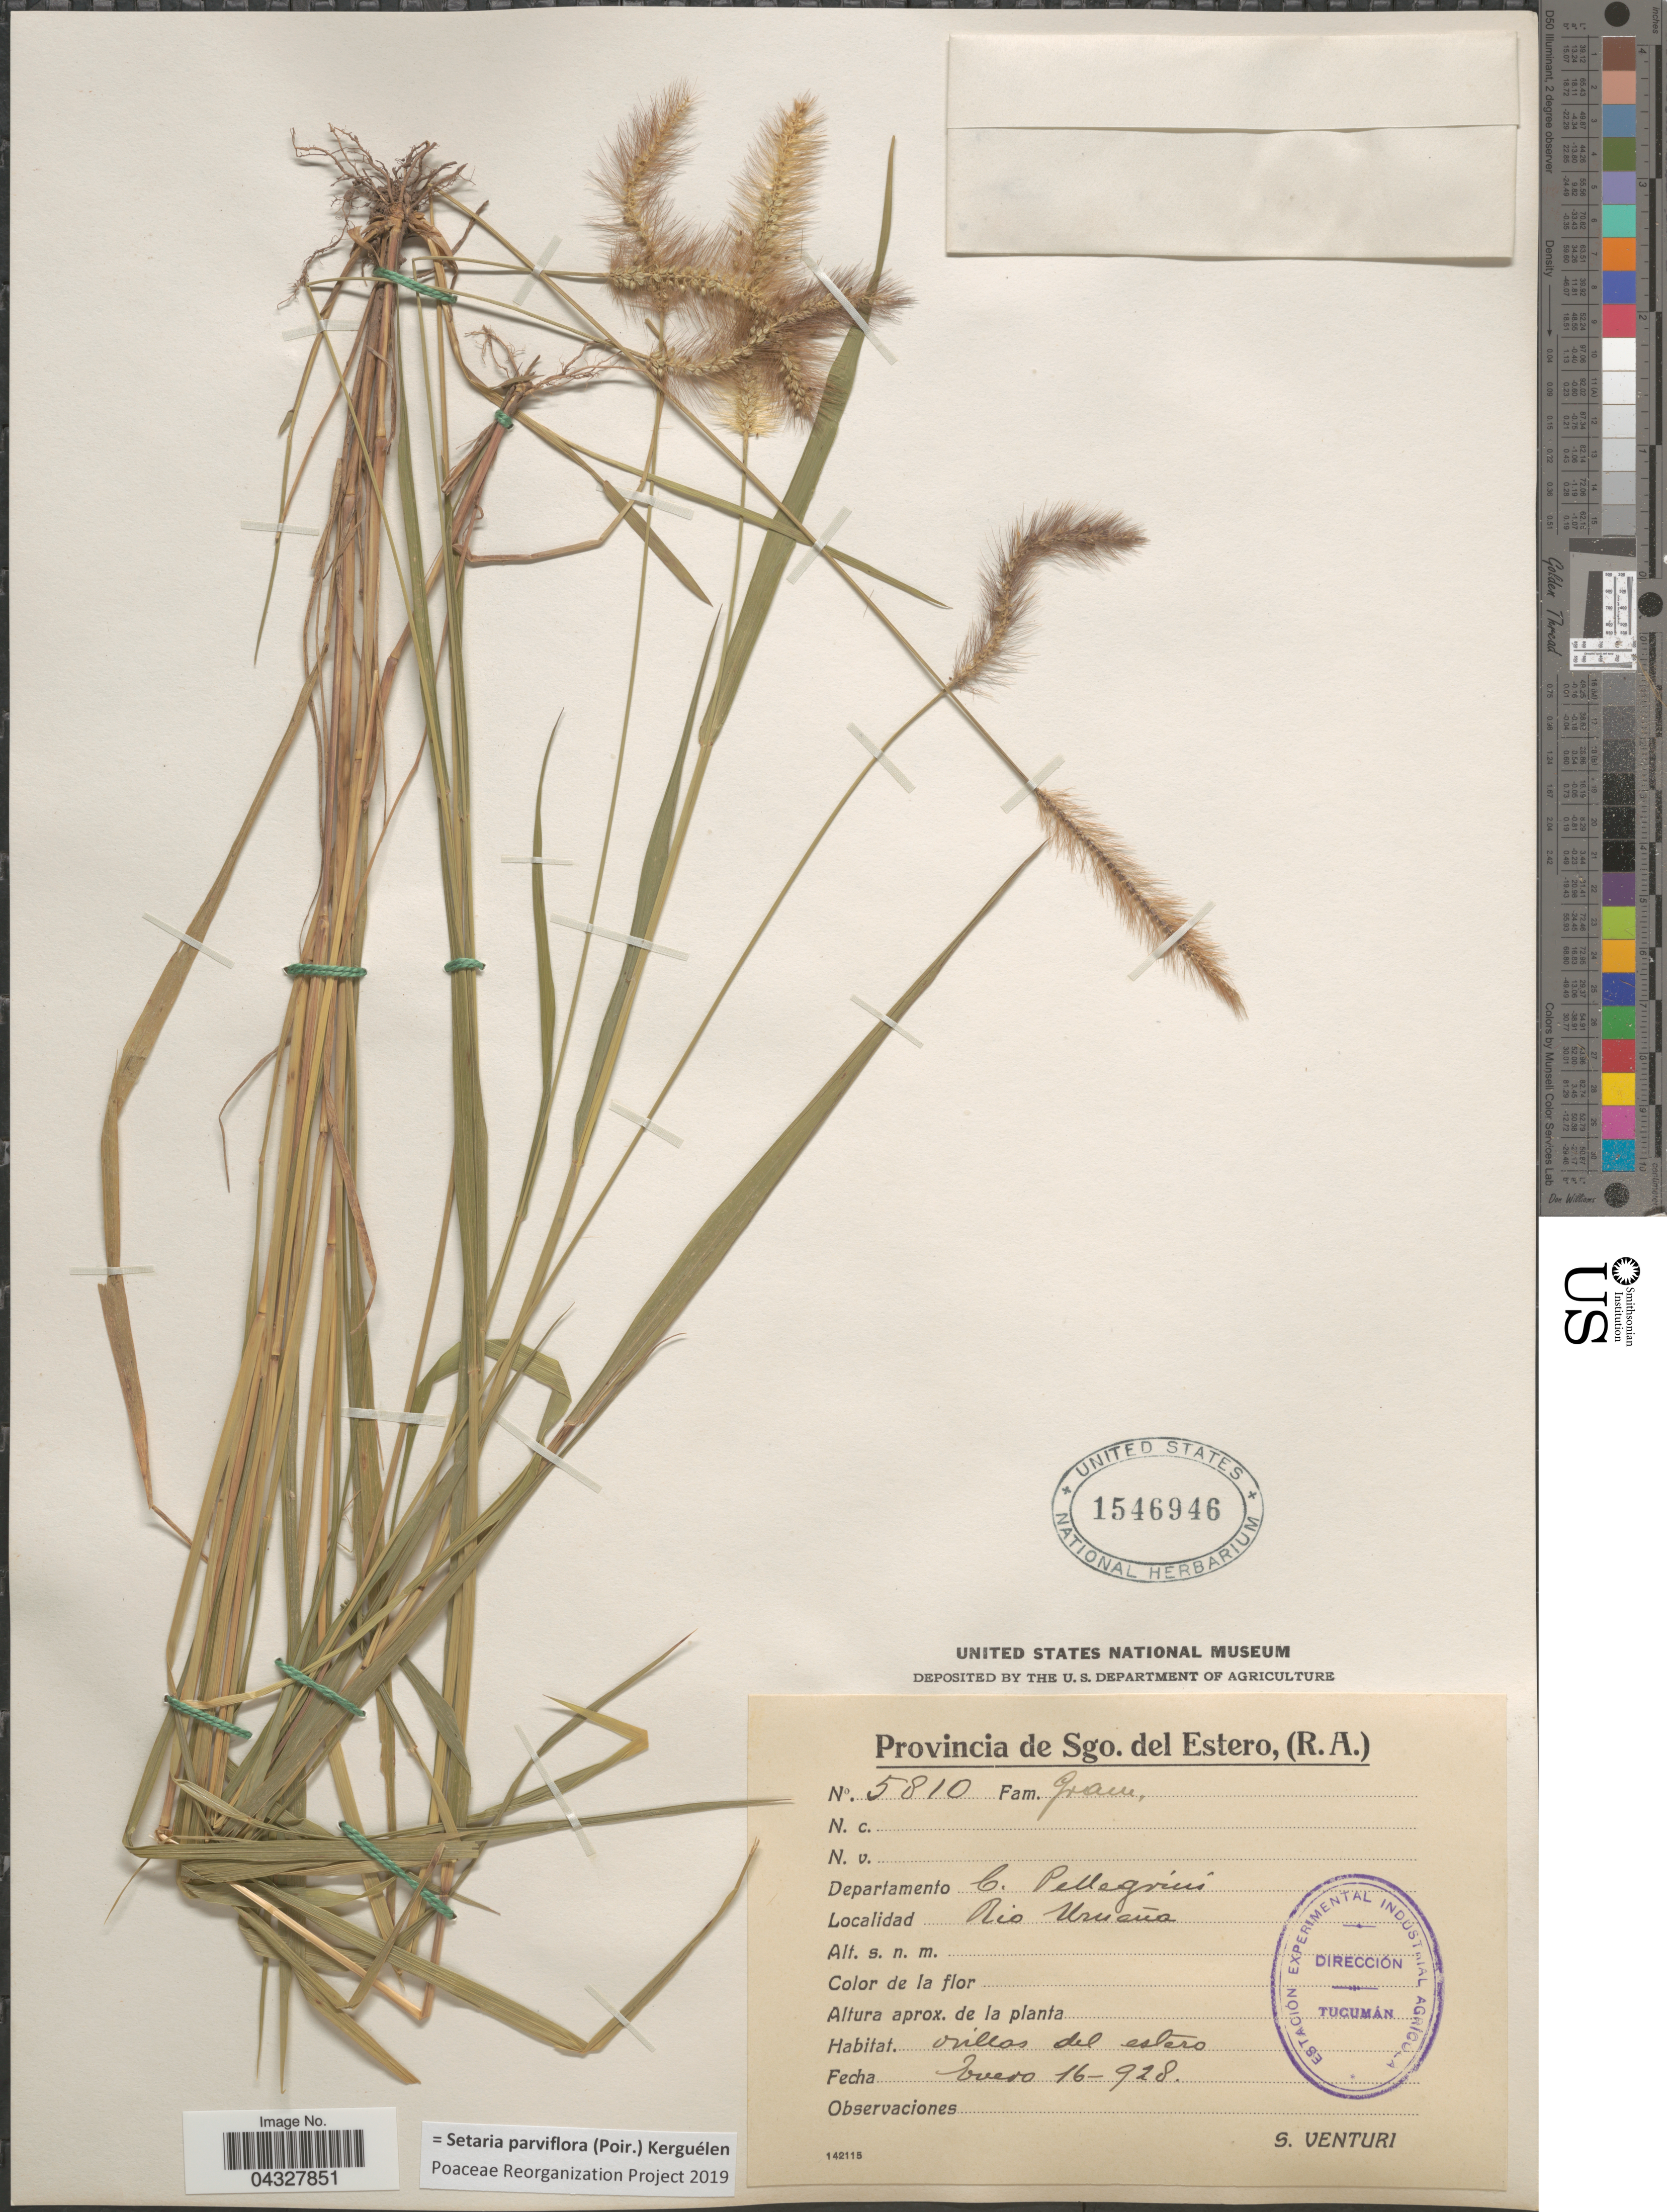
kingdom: Plantae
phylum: Tracheophyta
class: Liliopsida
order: Poales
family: Poaceae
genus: Setaria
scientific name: Setaria parviflora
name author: (Poir.) Kerguélen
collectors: S. Venturi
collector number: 5810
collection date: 1928-01-16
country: Argentina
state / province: Santiago del Estero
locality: Departamento C. Pellegrini. Rio Urueña.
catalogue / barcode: US 1546946